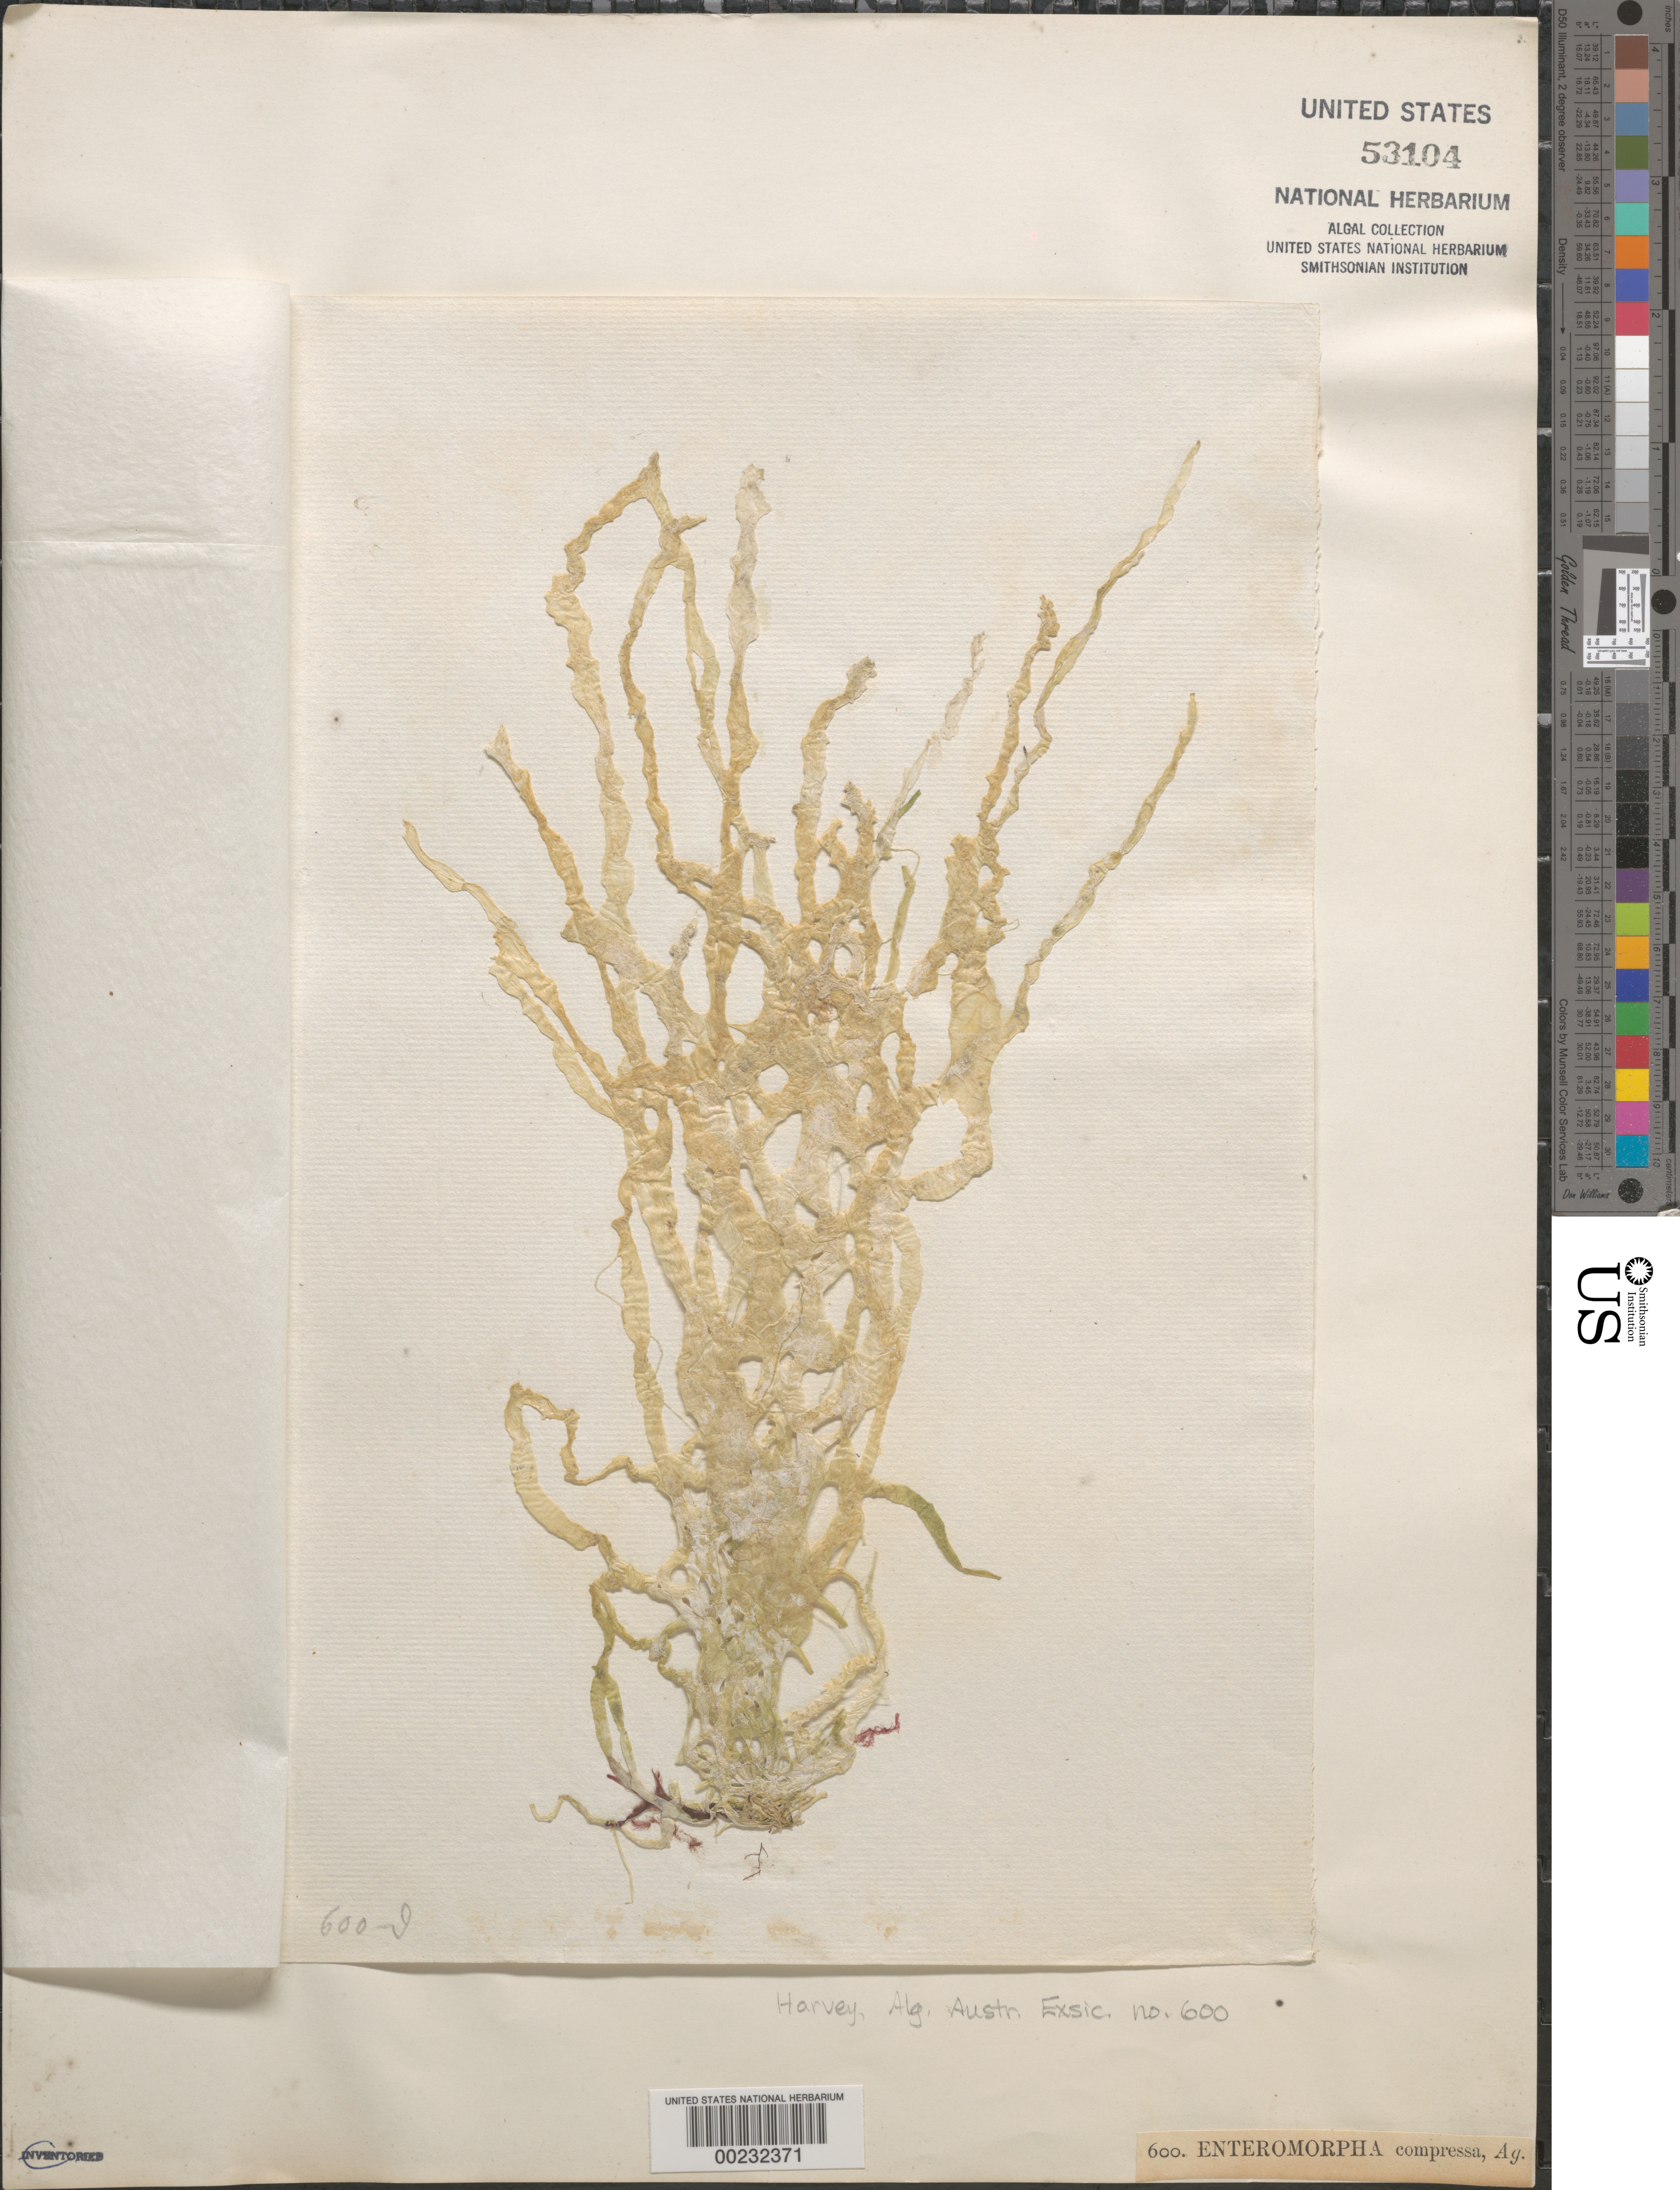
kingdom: Plantae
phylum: Chlorophyta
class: Ulvophyceae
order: Ulvales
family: Ulvaceae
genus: Ulva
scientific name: Ulva compressa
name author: L.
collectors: W. Harvey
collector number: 600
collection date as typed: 1854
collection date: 1854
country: Australia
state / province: Western Australia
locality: Princess Royal Harbor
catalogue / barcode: US 53104